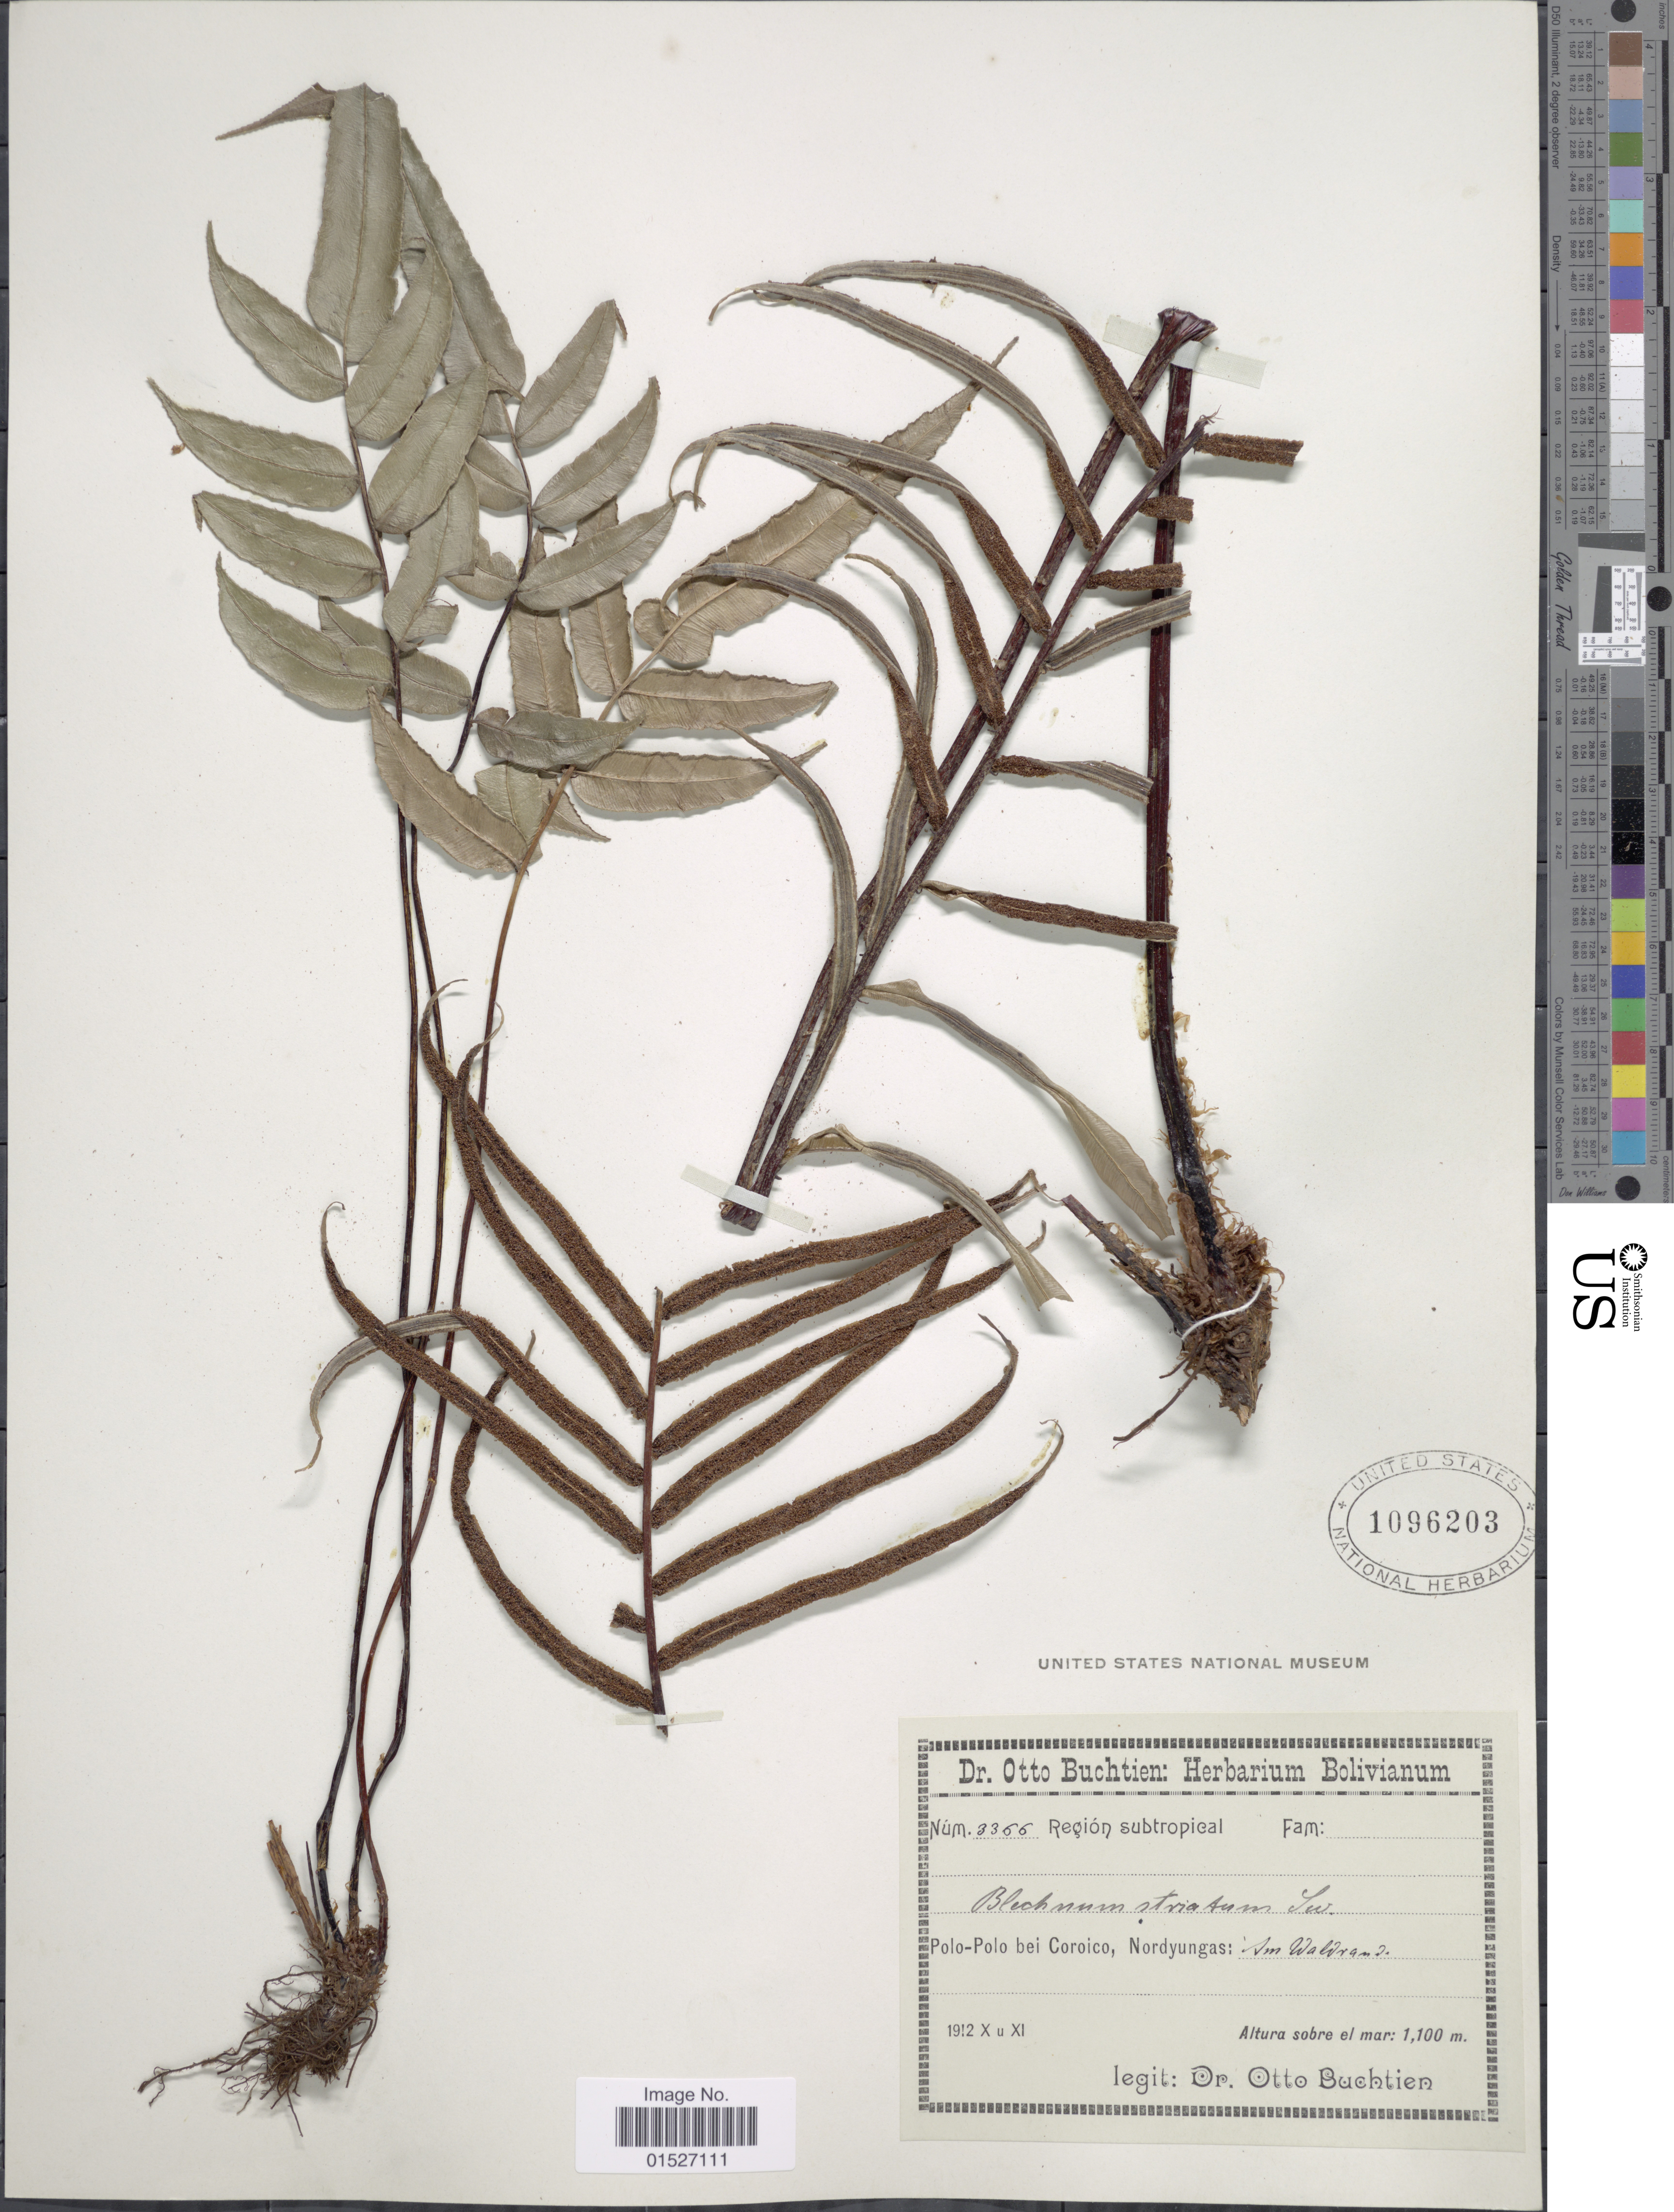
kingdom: Plantae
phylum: Tracheophyta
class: Polypodiopsida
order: Polypodiales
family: Blechnaceae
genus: Blechnum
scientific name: Blechnum sp.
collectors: O. Buchtien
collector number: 2366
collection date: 1912-10/1912-11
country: Bolivia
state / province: La Paz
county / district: Nor Yungas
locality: Region subtropical. Polo-Polo Coroico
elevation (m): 1100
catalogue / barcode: US 1096203